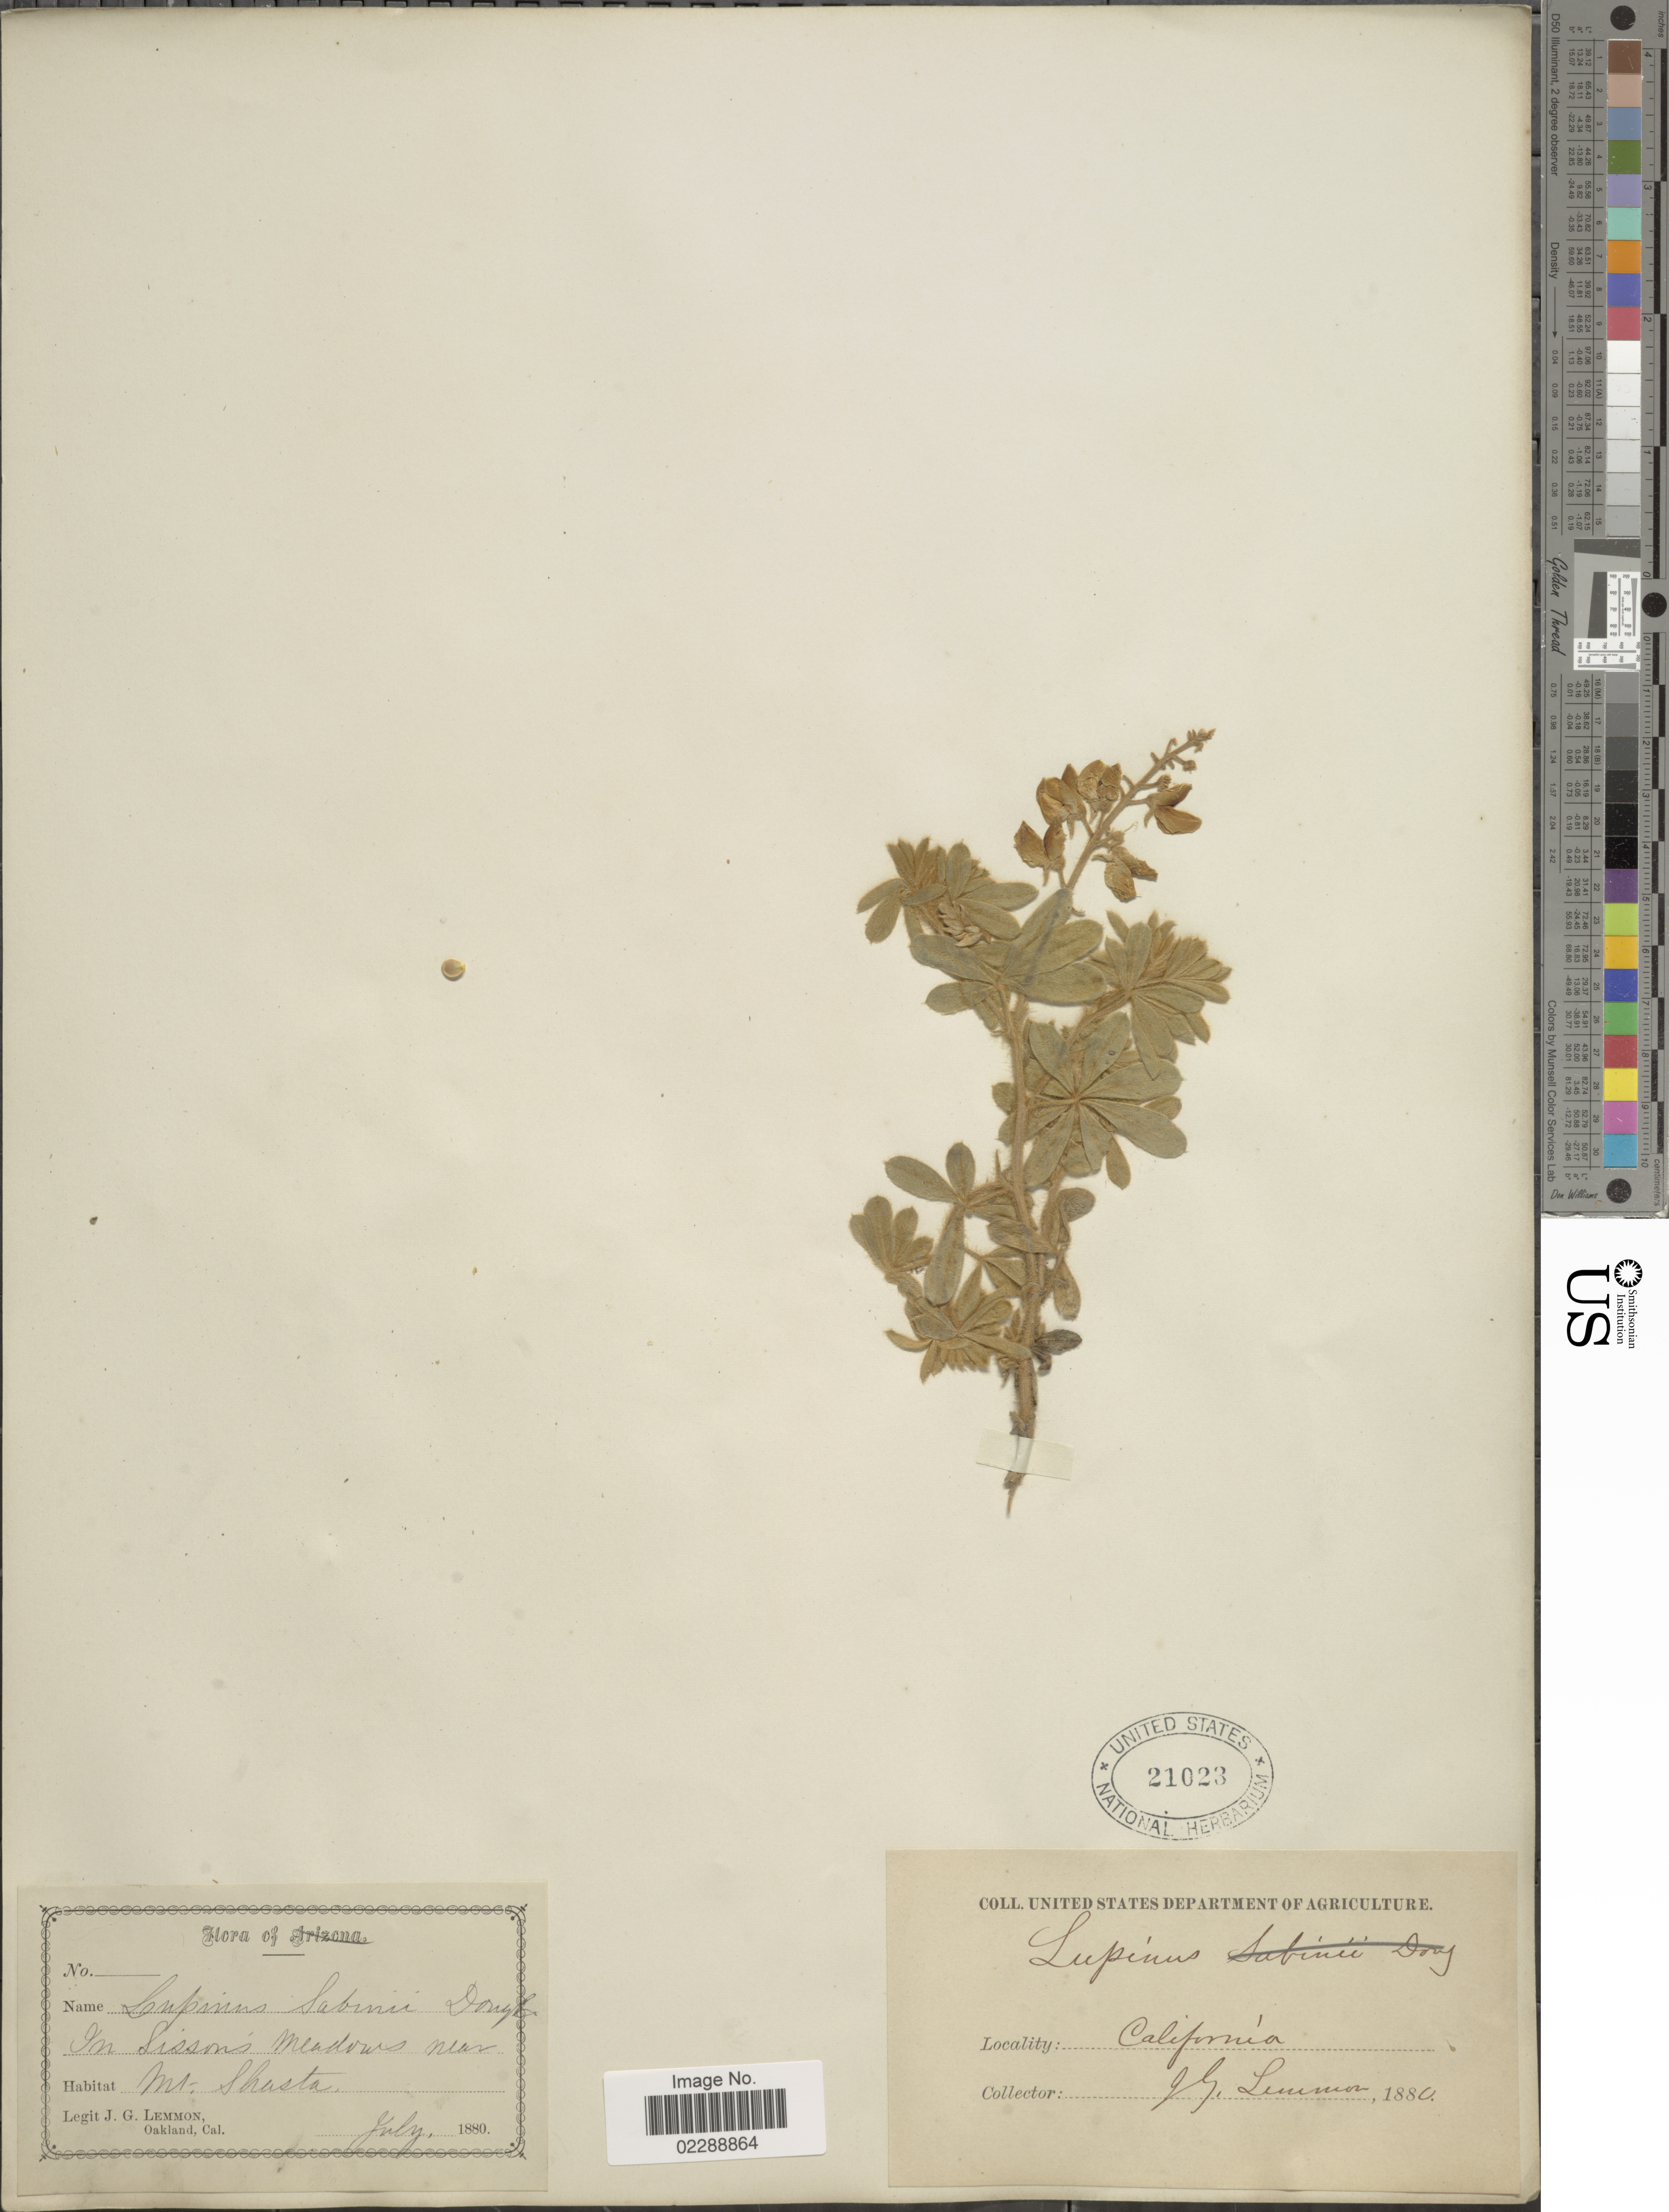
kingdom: Plantae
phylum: Tracheophyta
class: Magnoliopsida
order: Fabales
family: Fabaceae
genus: Lupinus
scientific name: Lupinus sp.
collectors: J. Lemmon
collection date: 1880-07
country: United States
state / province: California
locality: In Lissons Meadows near Mt. Shasta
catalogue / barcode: US 21023